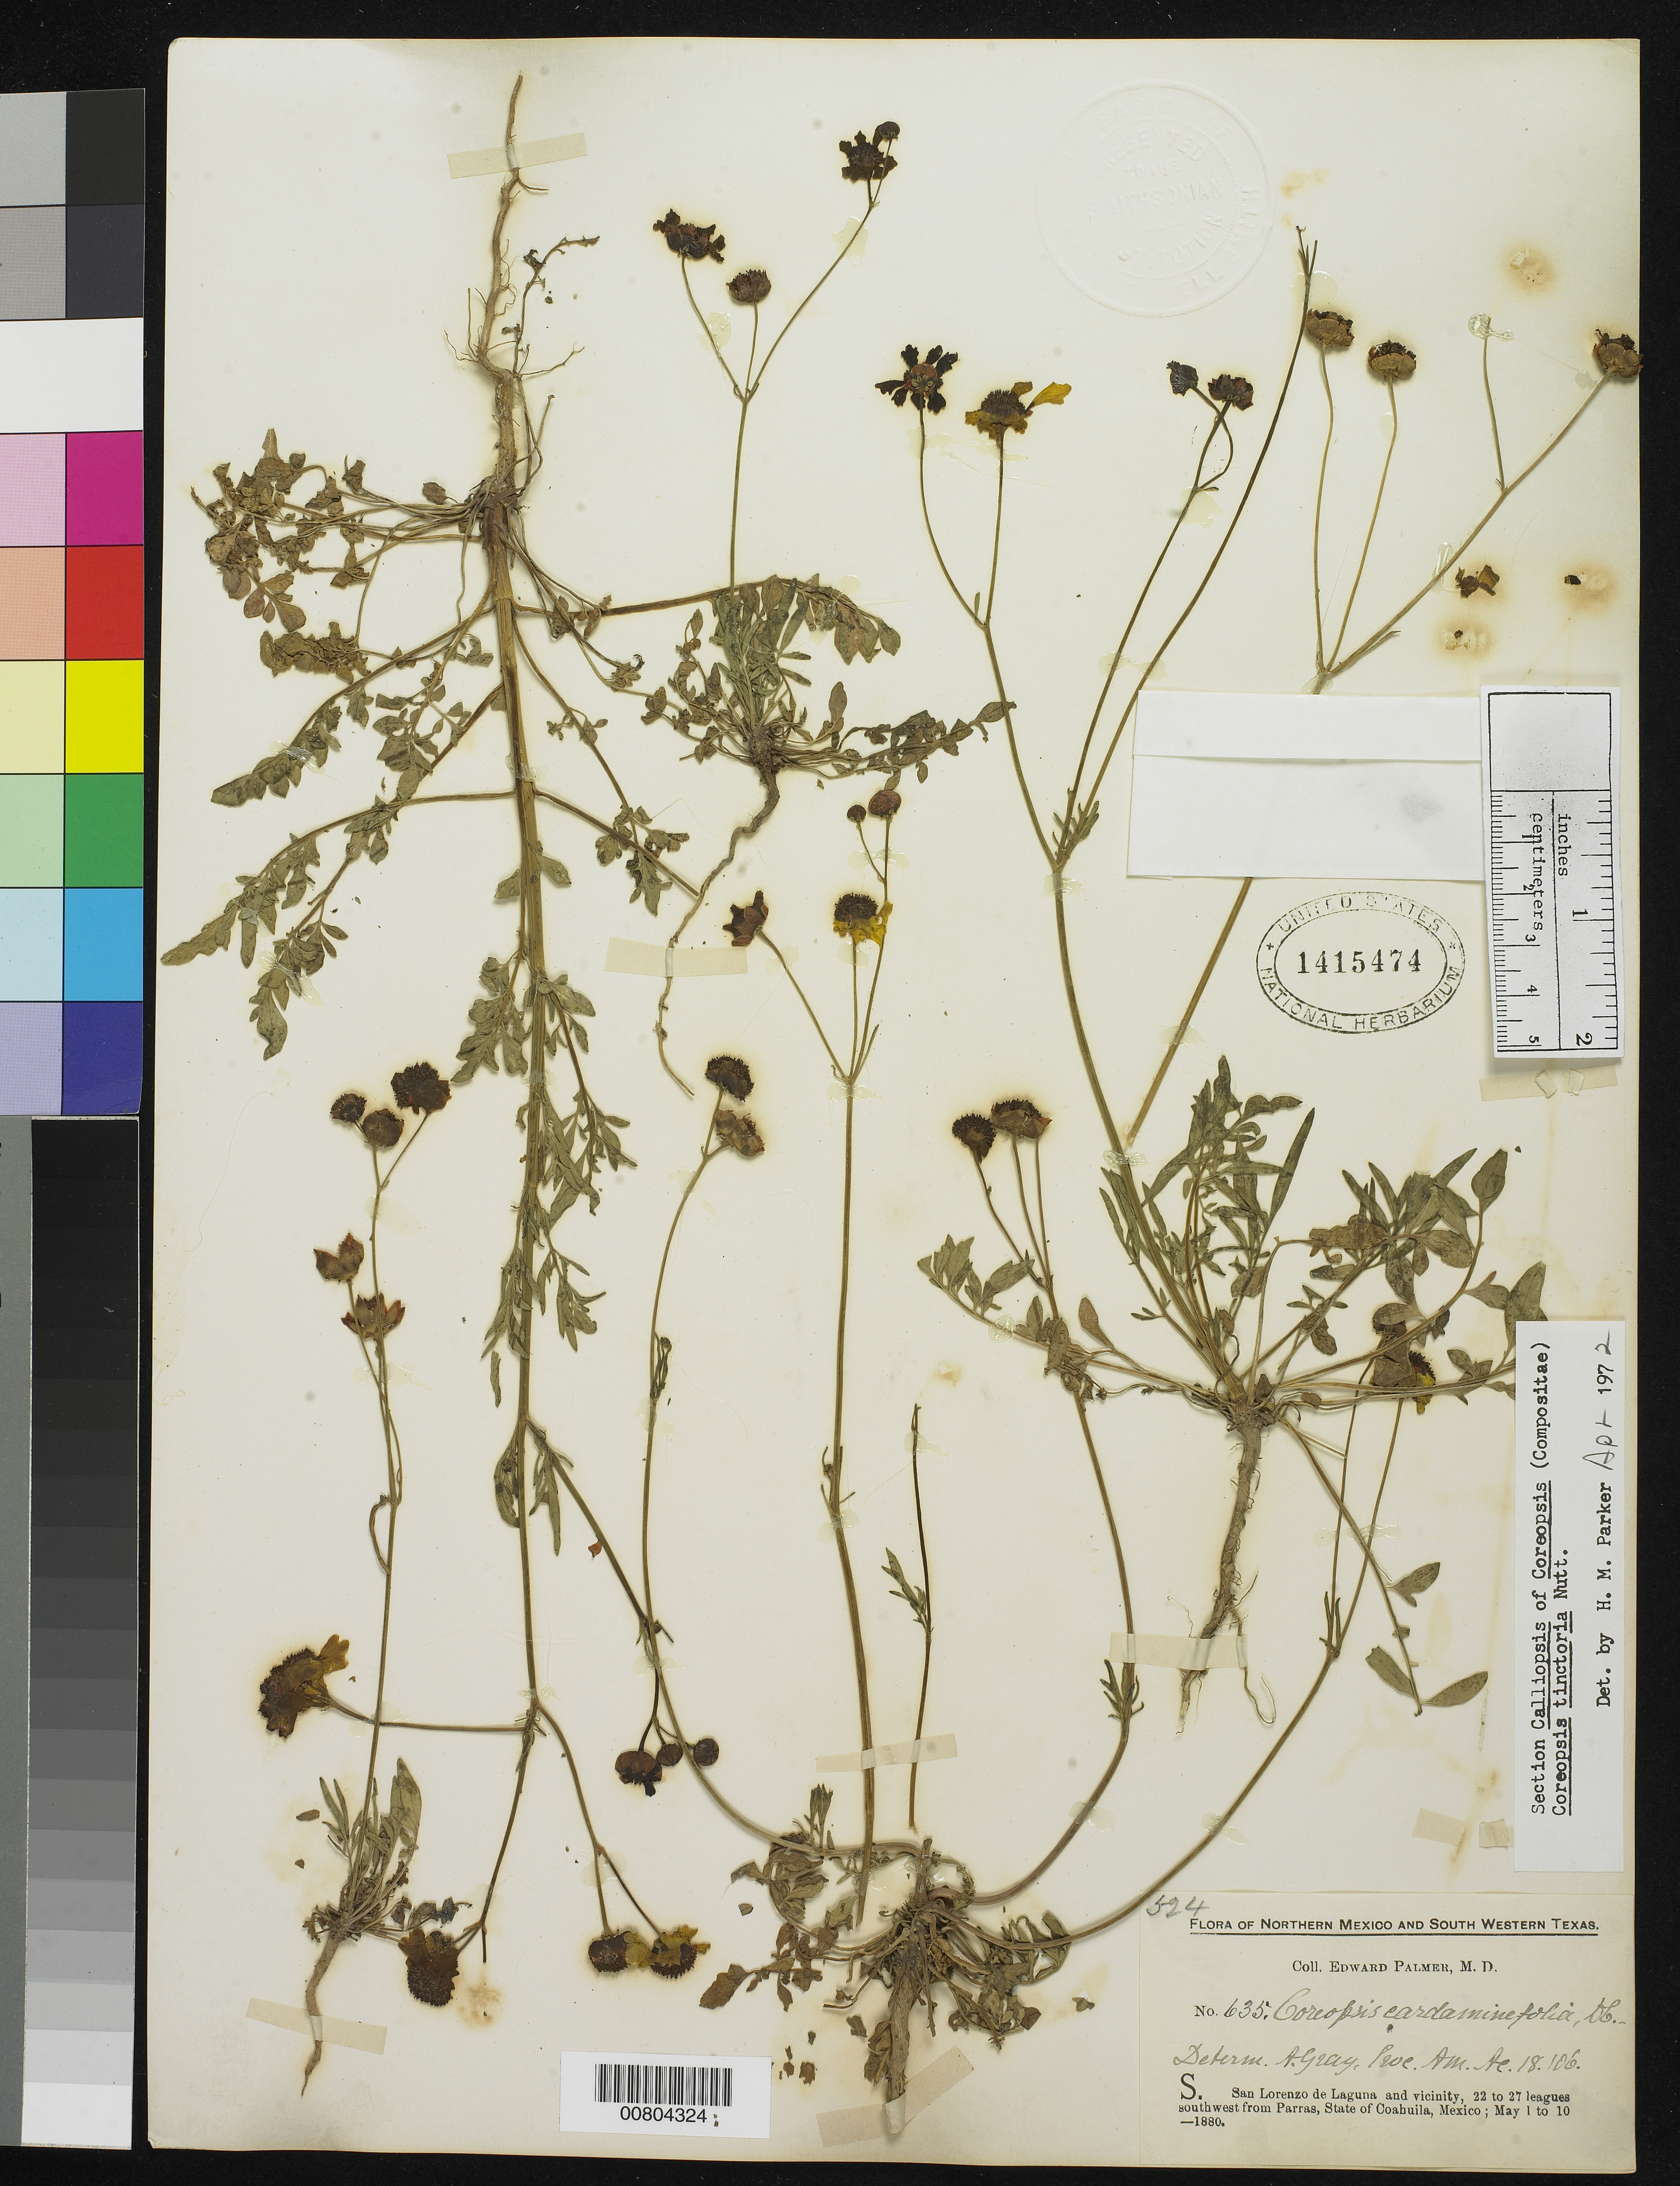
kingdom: Plantae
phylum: Tracheophyta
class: Magnoliopsida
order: Asterales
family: Asteraceae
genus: Coreopsis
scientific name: Coreopsis tinctoria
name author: Nutt.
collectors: E. Palmer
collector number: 635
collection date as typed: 01 May 1880 to 10 May 1880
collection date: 1880-05-01/1880-05-10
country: Mexico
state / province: Coahuila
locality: S. San Lorenzo de Laguna and vicinity, 22 to 27 leagues southwest from Parras, Coahuila.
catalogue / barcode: US 1415474